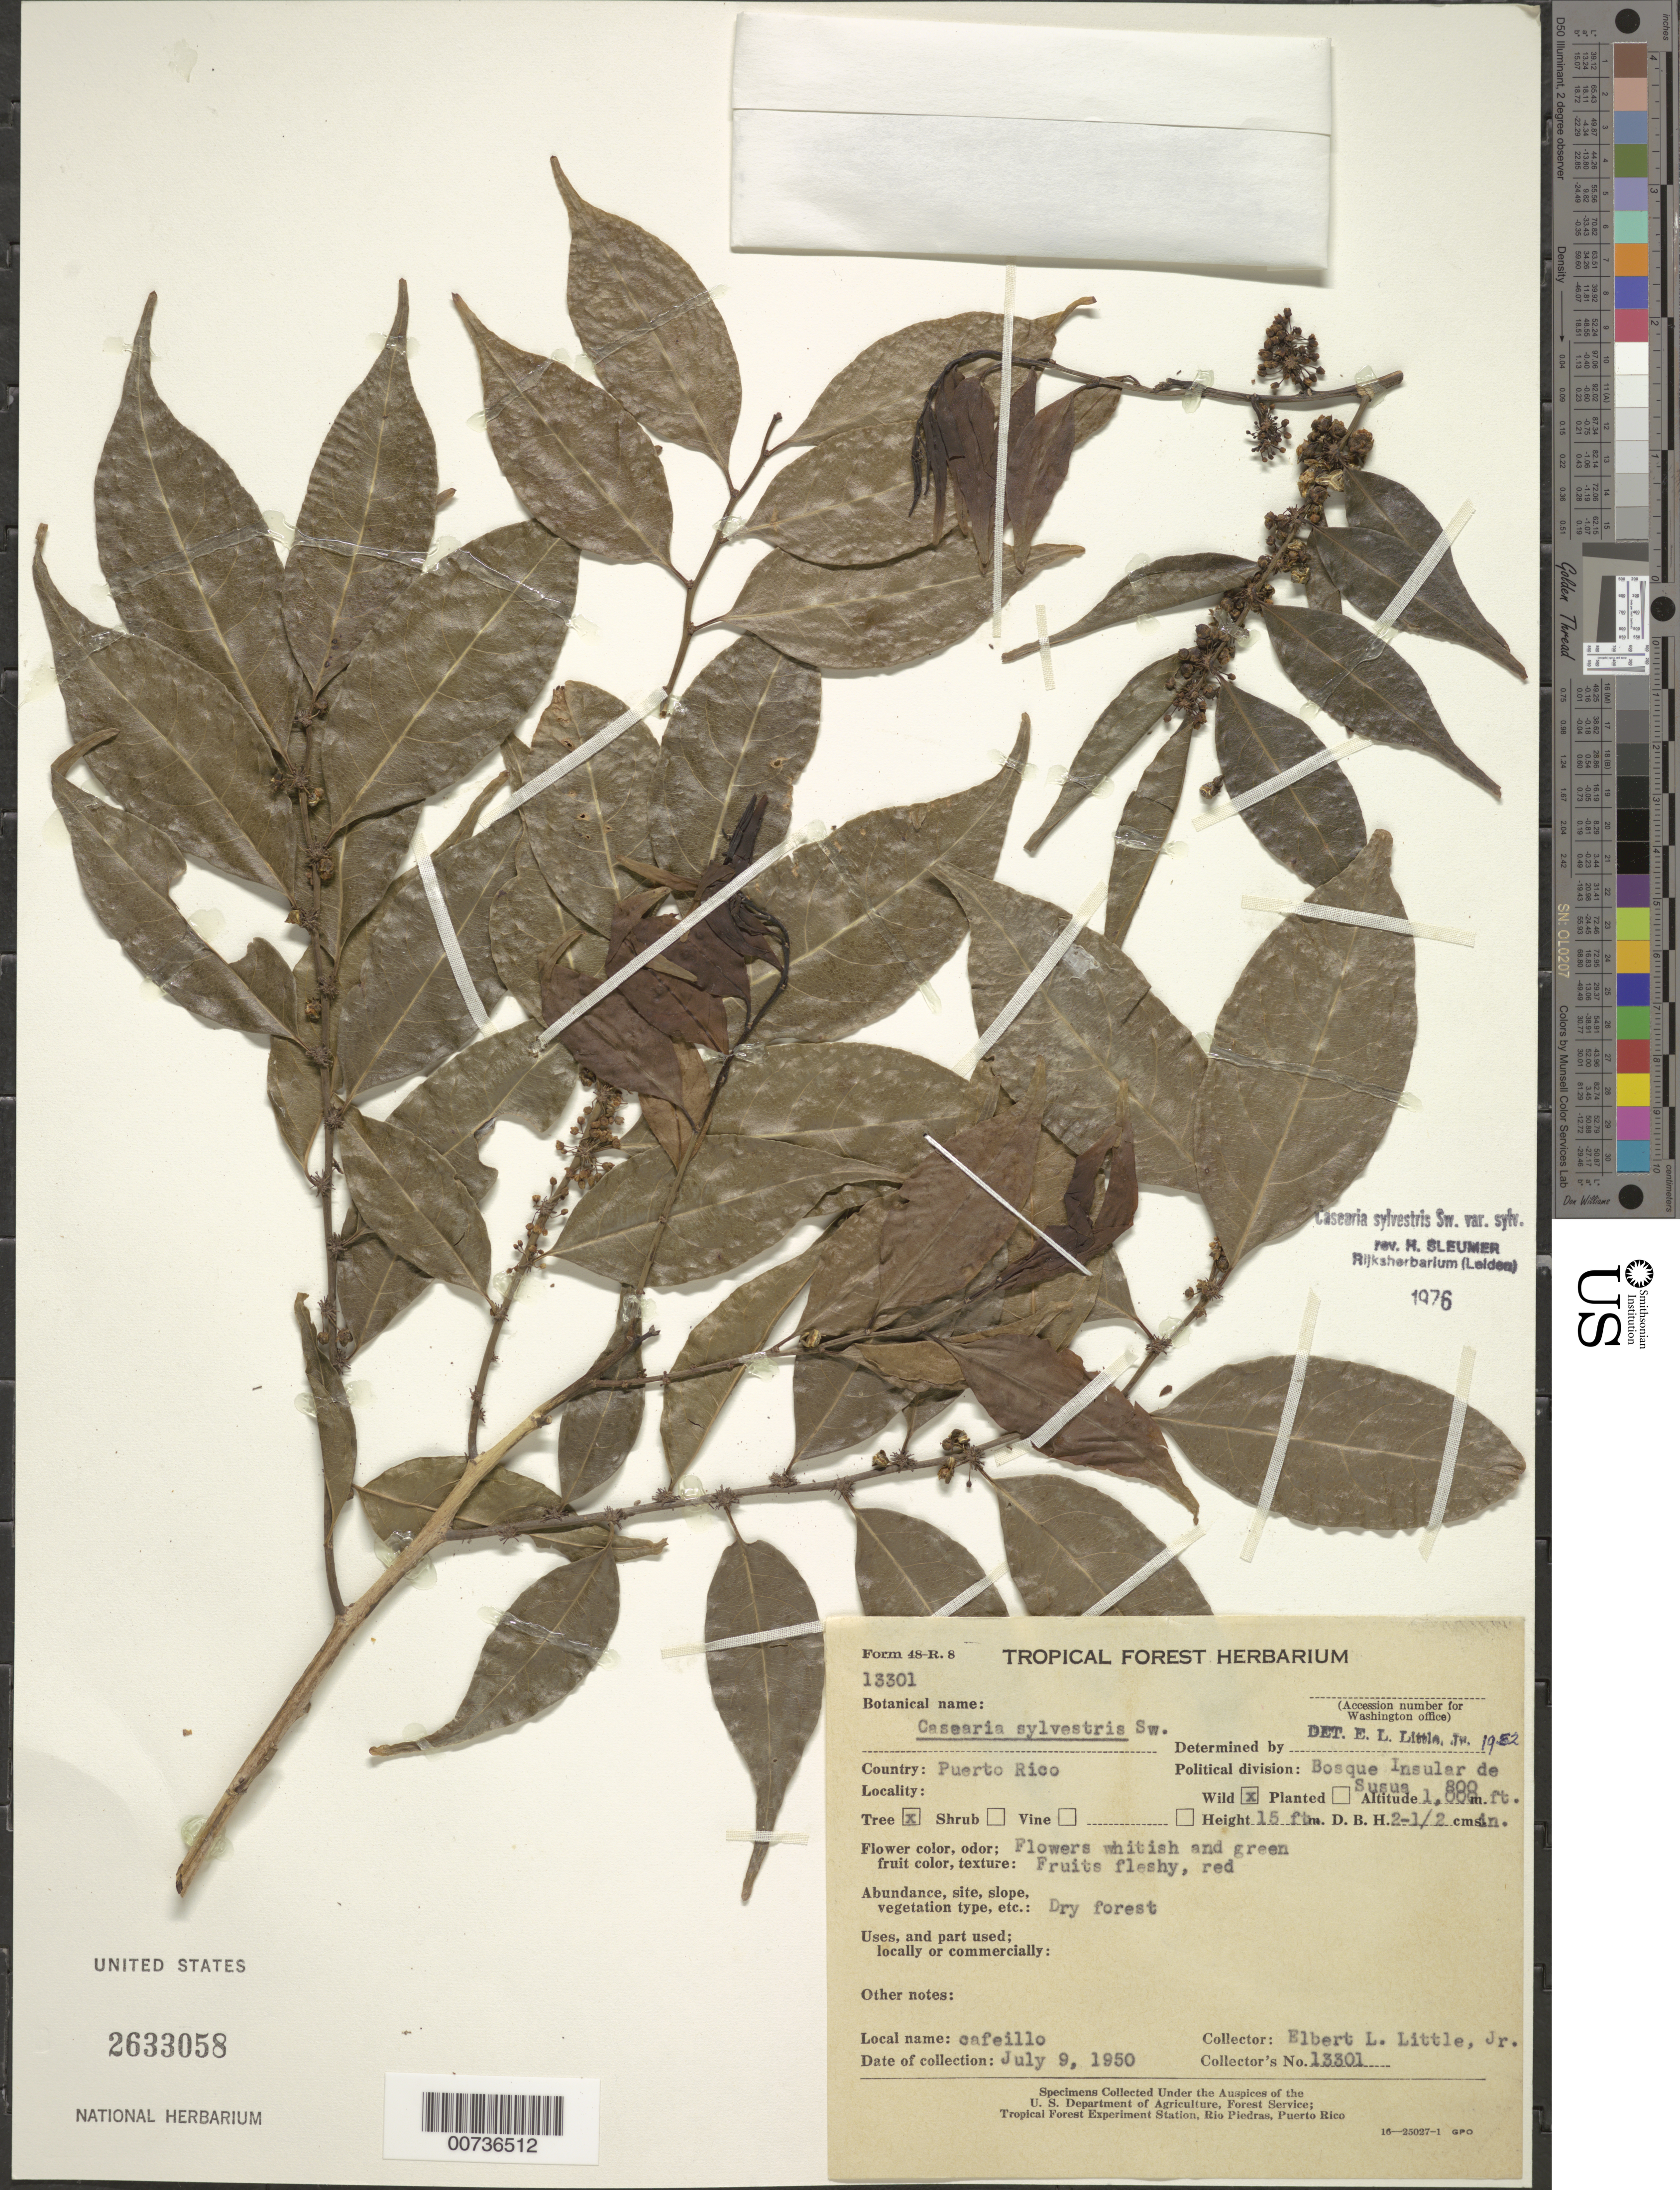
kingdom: Plantae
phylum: Tracheophyta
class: Magnoliopsida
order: Malpighiales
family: Salicaceae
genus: Casearia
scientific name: Casearia sylvestris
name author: Sw.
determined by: Sleumer, H. O.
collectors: E. L. Little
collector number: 13301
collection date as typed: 09 Jul 1950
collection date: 1950-07-09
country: Puerto Rico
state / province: Sabana Grande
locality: Bosque Insular de Susúa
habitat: Dry forest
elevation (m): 244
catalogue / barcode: US 2633058